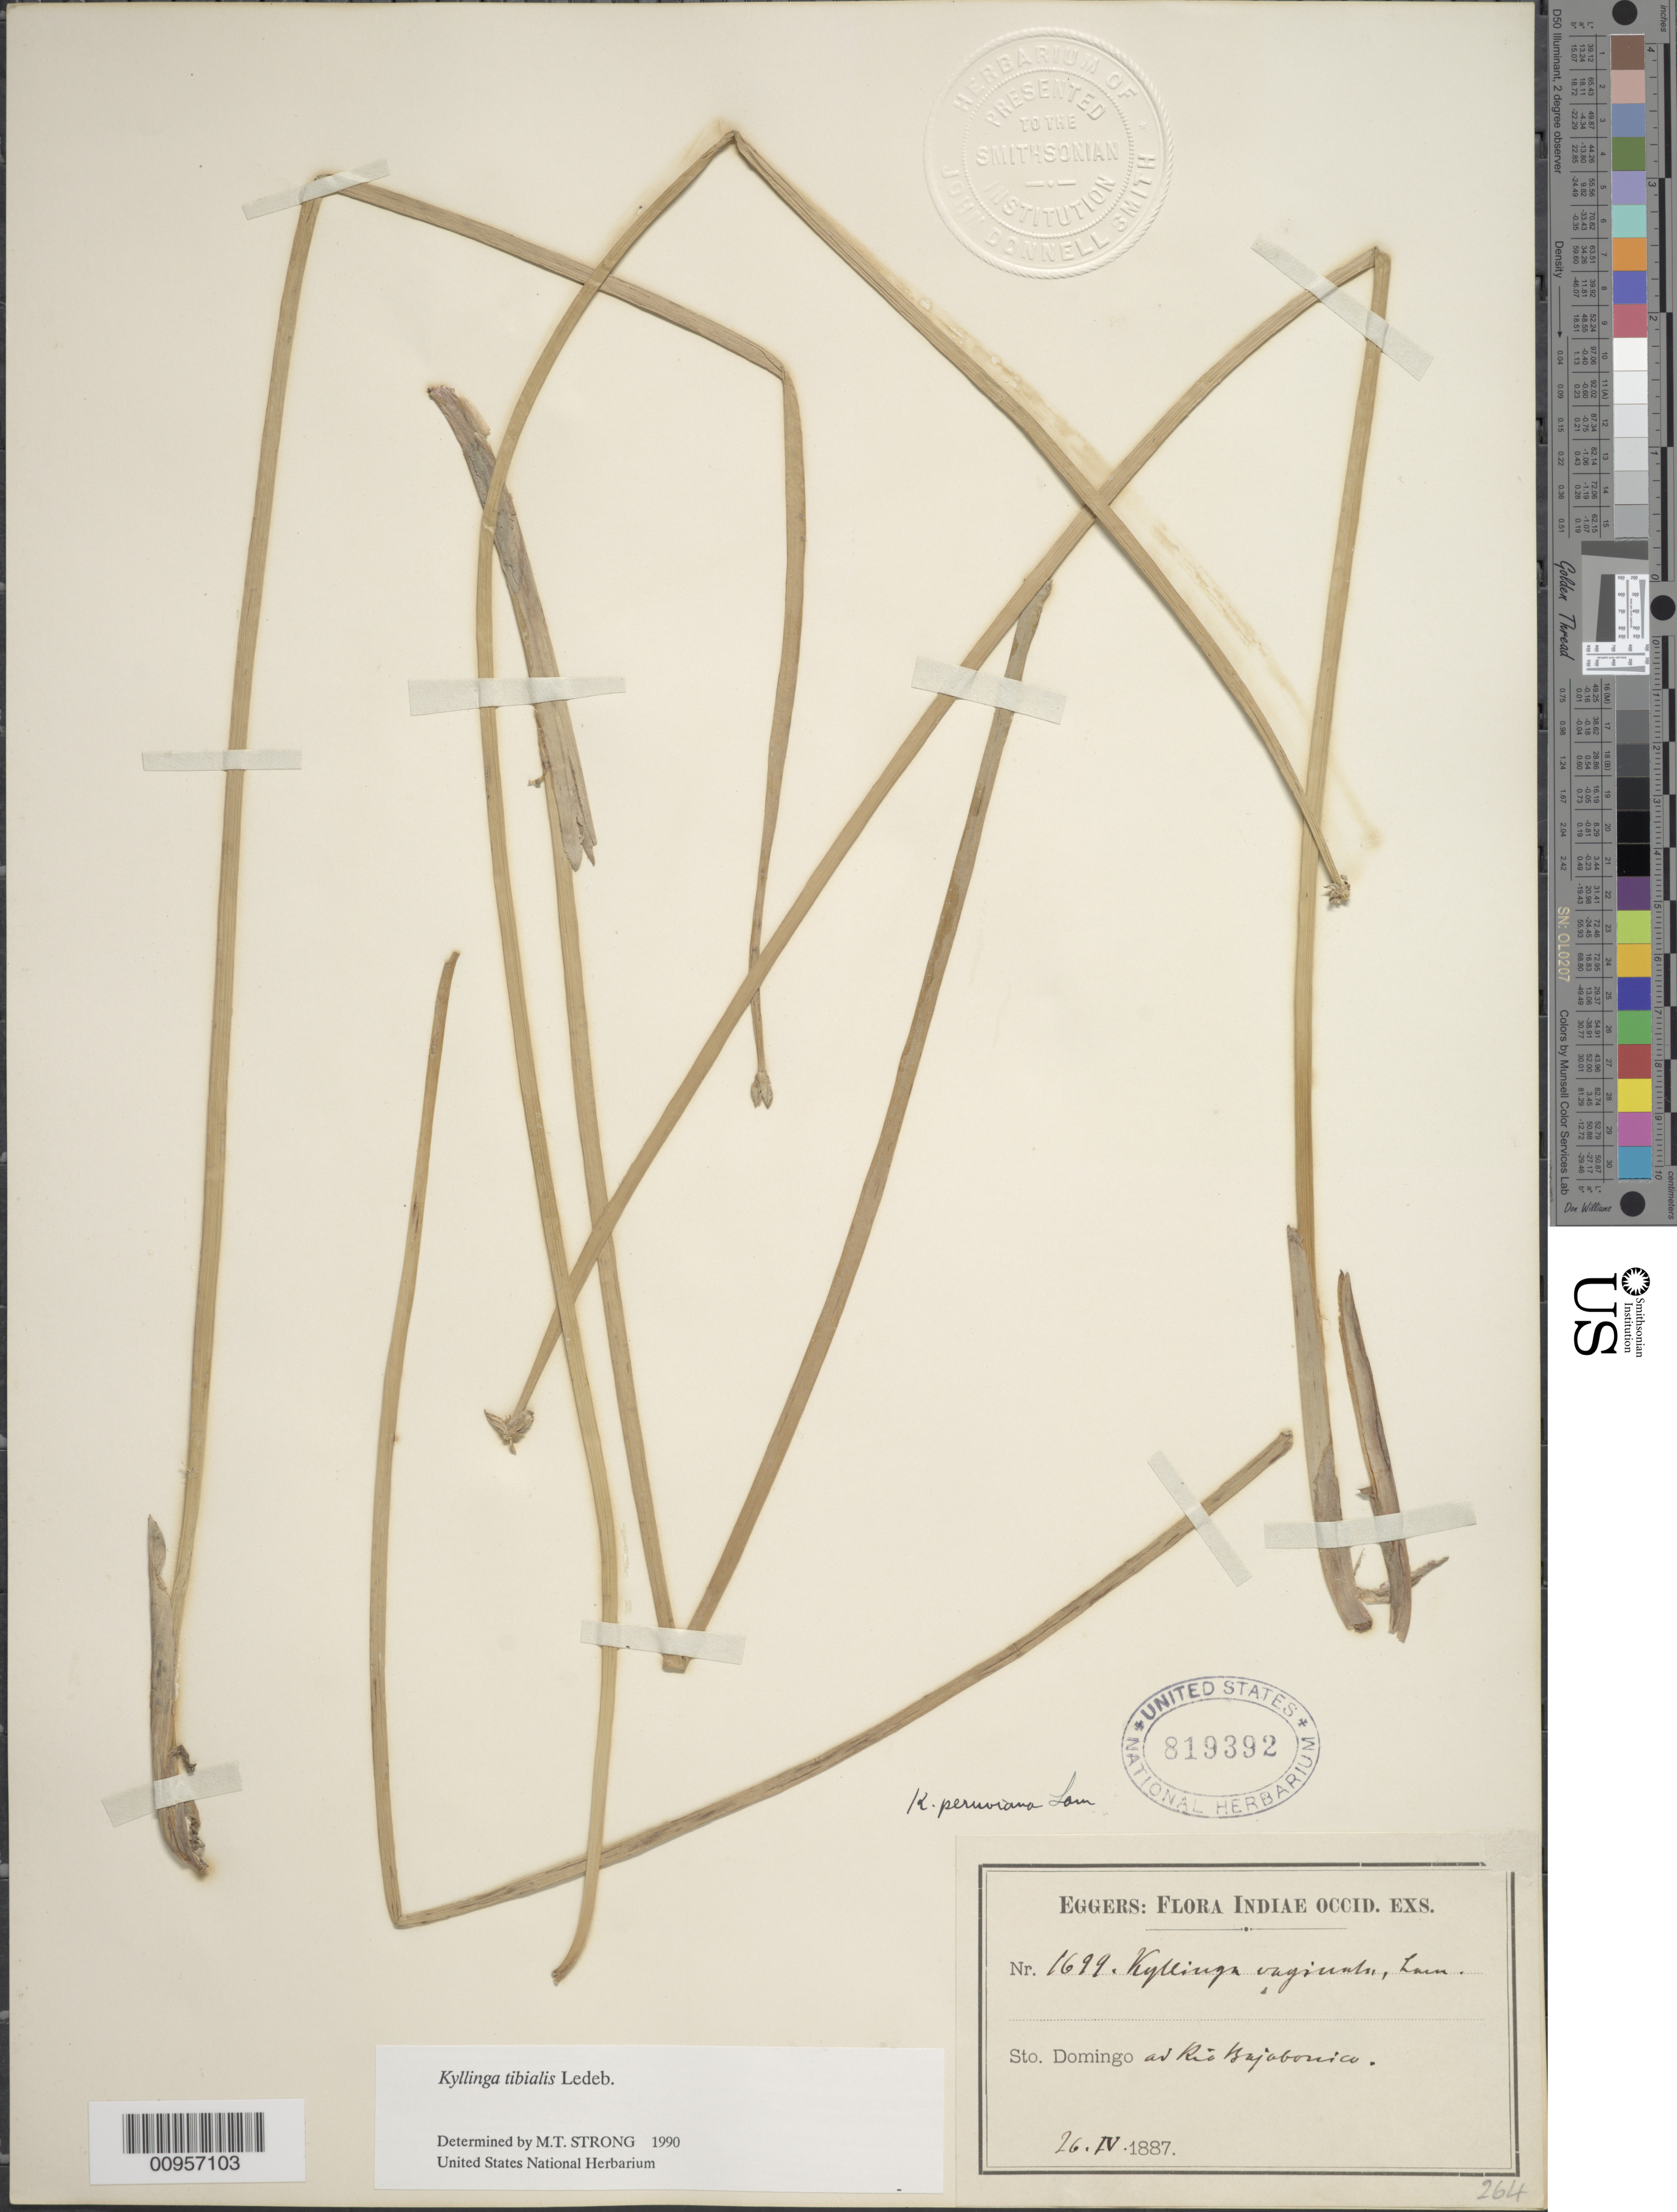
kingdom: Plantae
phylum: Tracheophyta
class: Liliopsida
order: Poales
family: Cyperaceae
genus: Cyperus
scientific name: Cyperus tibialis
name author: (Poit. ex Ledeb.) Govaerts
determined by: Strong, Mark T., (BOT), Smithsonian Institution - National Museum of Natural History (UNITED STATES)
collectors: H. F. A. von Eggers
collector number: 1699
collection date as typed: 26 Apr 1887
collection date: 1887-04-26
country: Dominican Republic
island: Hispaniola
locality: Ad Rio Bayabonico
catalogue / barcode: US 819392